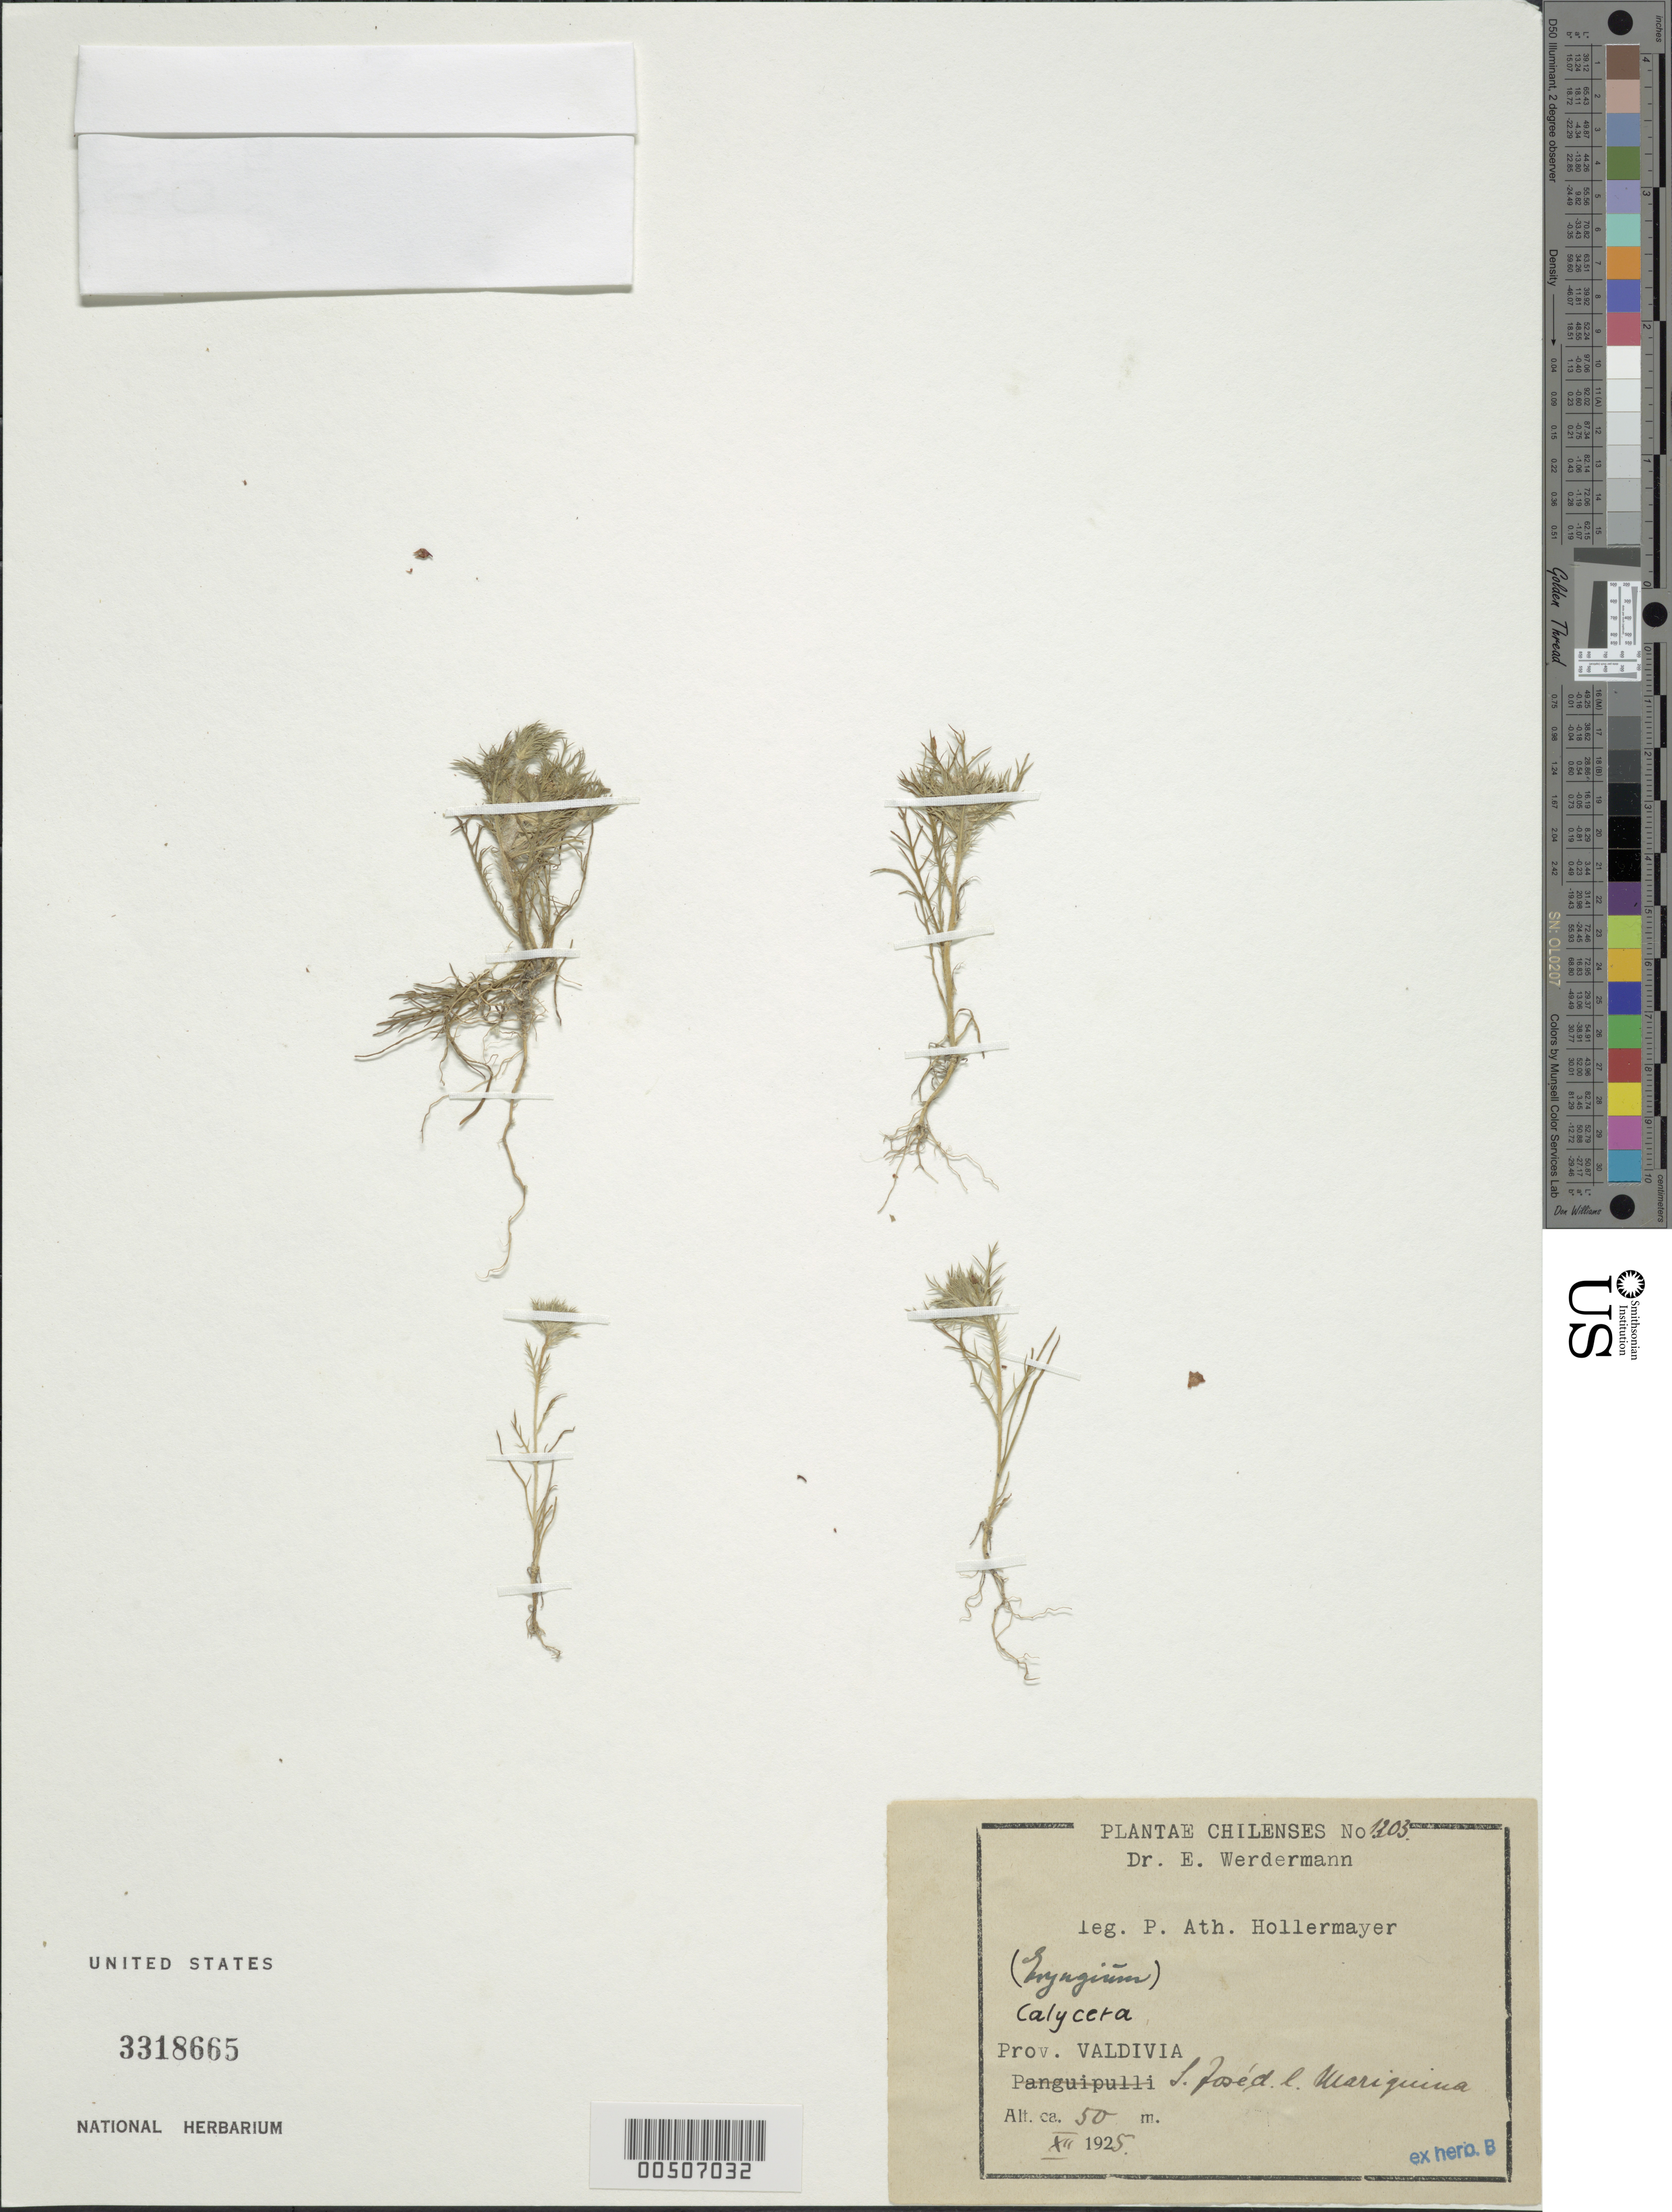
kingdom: Plantae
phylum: Tracheophyta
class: Magnoliopsida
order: Asterales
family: Calyceraceae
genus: Calycera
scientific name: Calycera sp.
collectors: E. Werdermann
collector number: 1303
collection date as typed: Dec 1925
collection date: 1925-12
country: Chile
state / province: Los Lagos (X)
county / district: Valdivia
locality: San jose, mariquina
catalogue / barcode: US 3318665